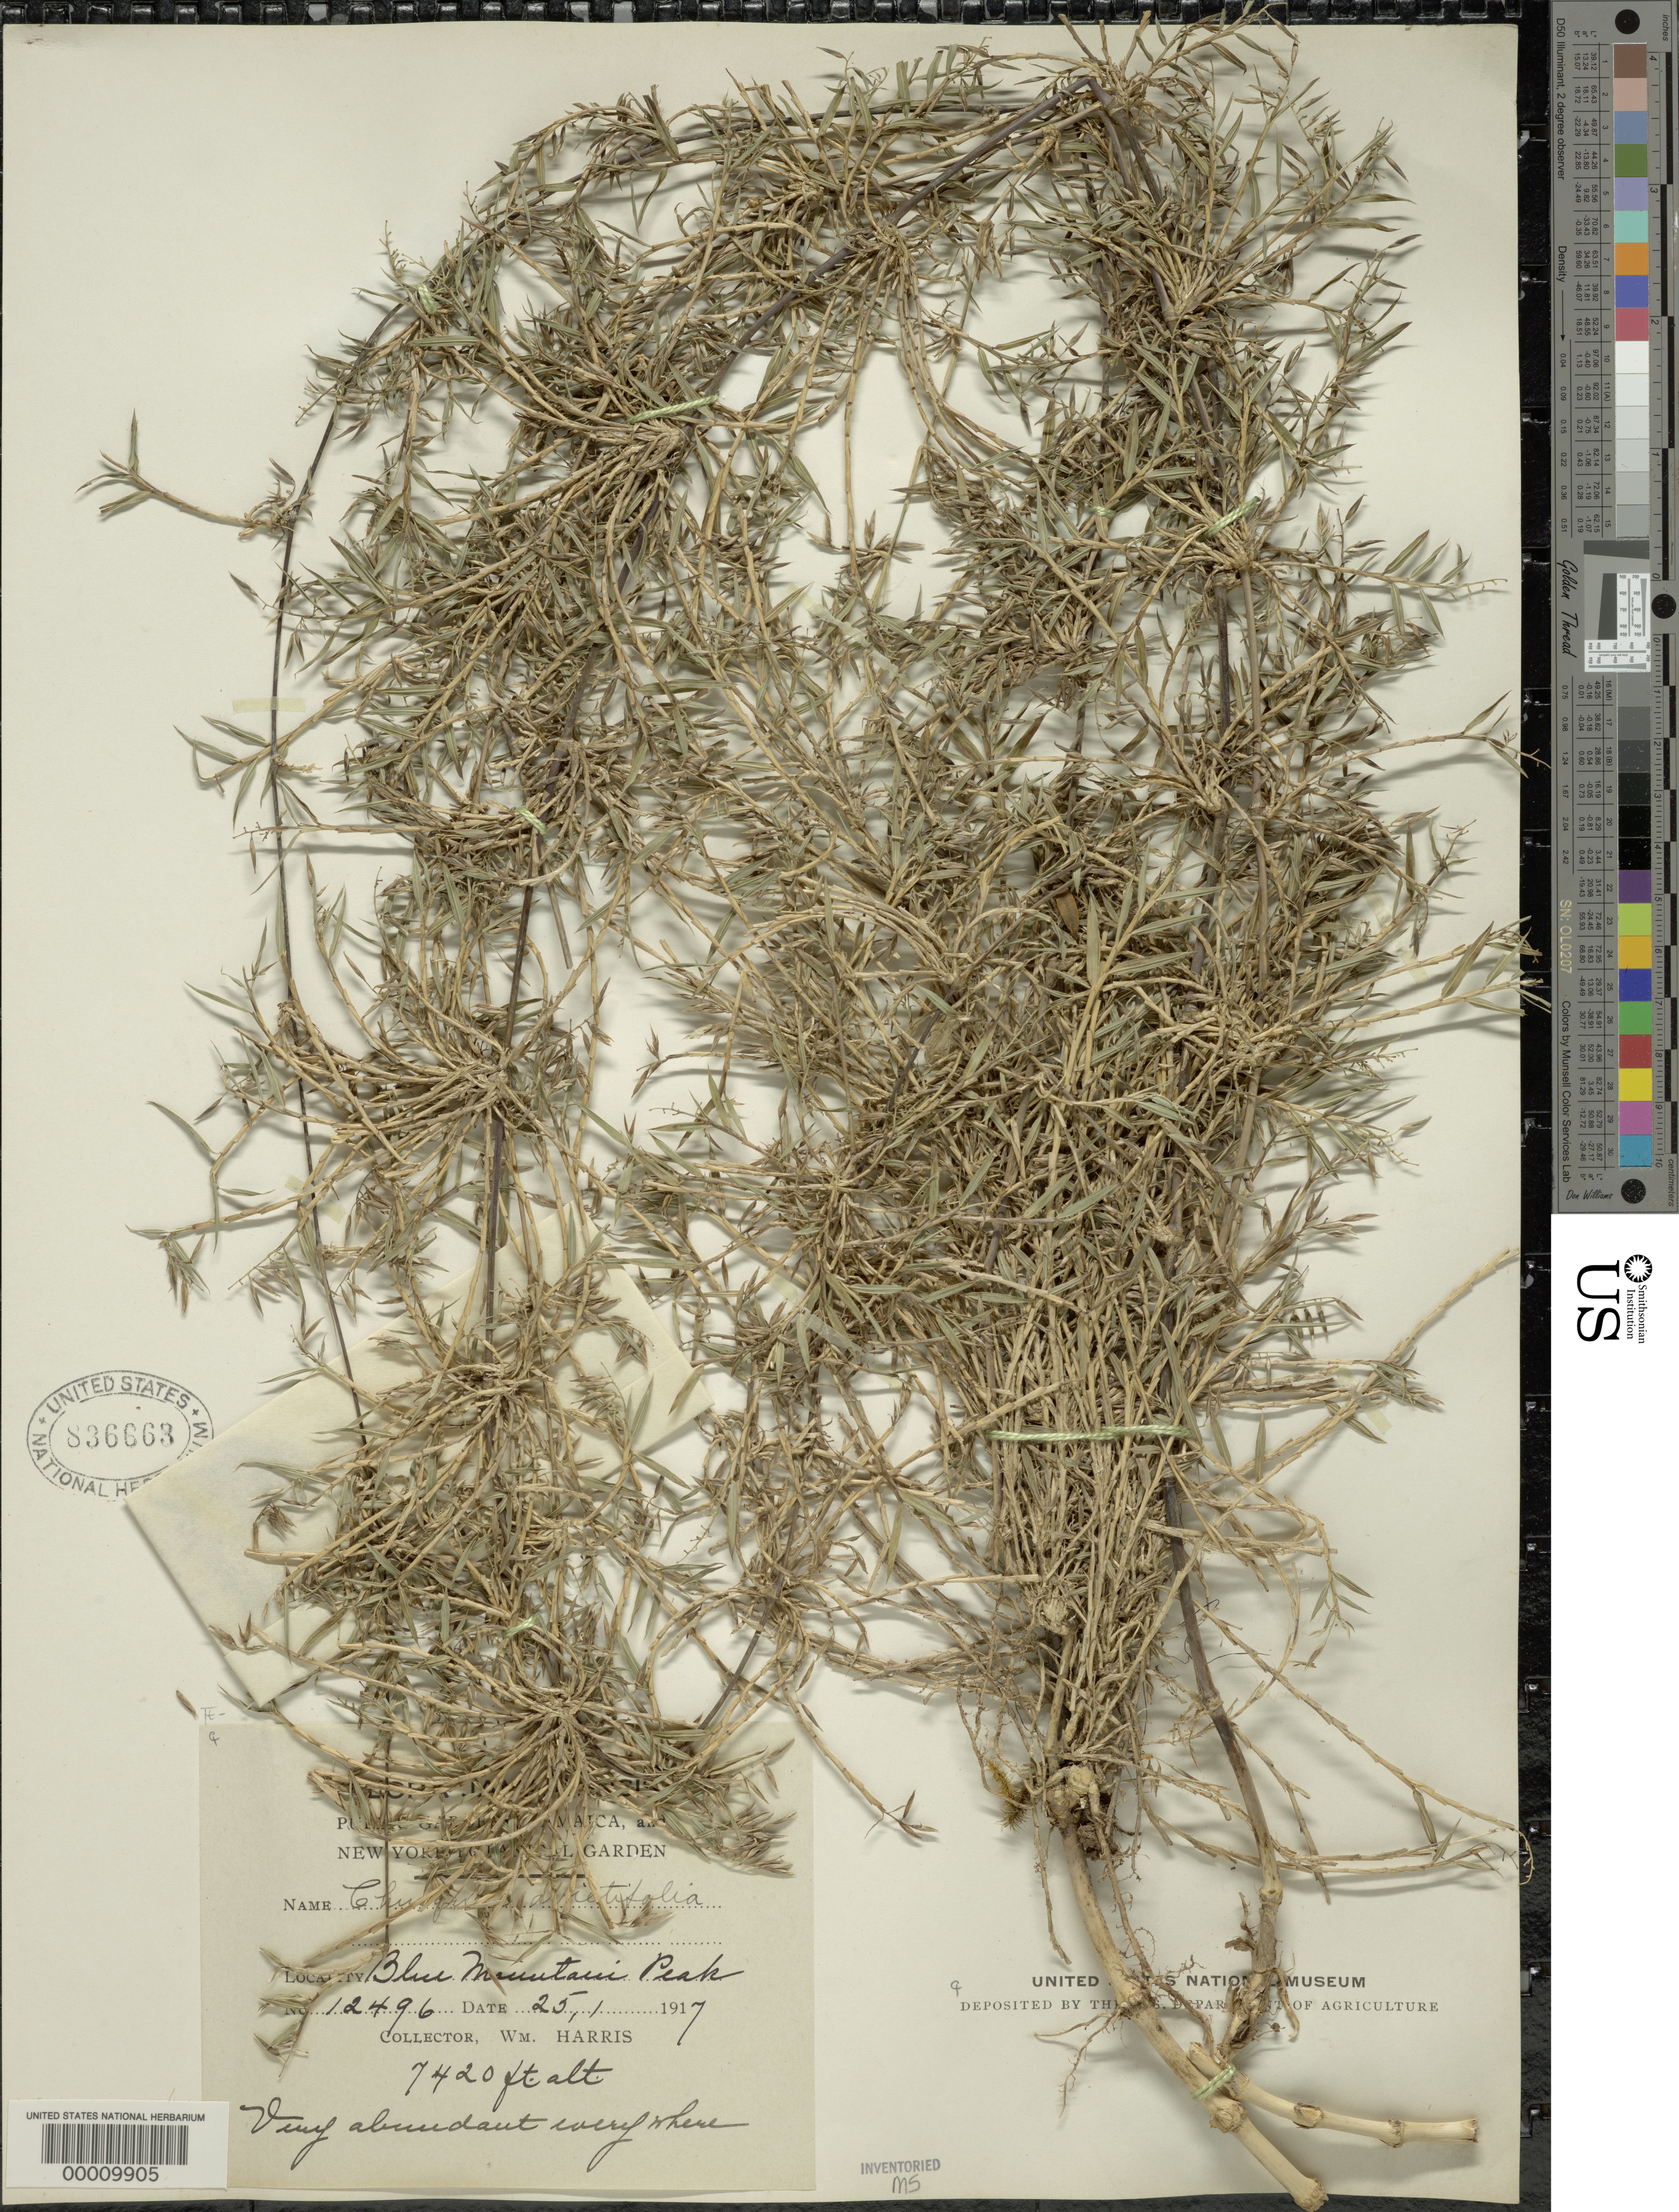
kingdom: Plantae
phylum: Tracheophyta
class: Liliopsida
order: Poales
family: Poaceae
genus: Chusquea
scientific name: Chusquea abietifolia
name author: Griseb.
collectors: W. H. Harris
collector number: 12496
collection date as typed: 25 Jan 1917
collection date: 1917-01-25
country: Jamaica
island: Greater Antilles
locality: Blue mountain peak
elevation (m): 2263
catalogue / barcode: US 836663